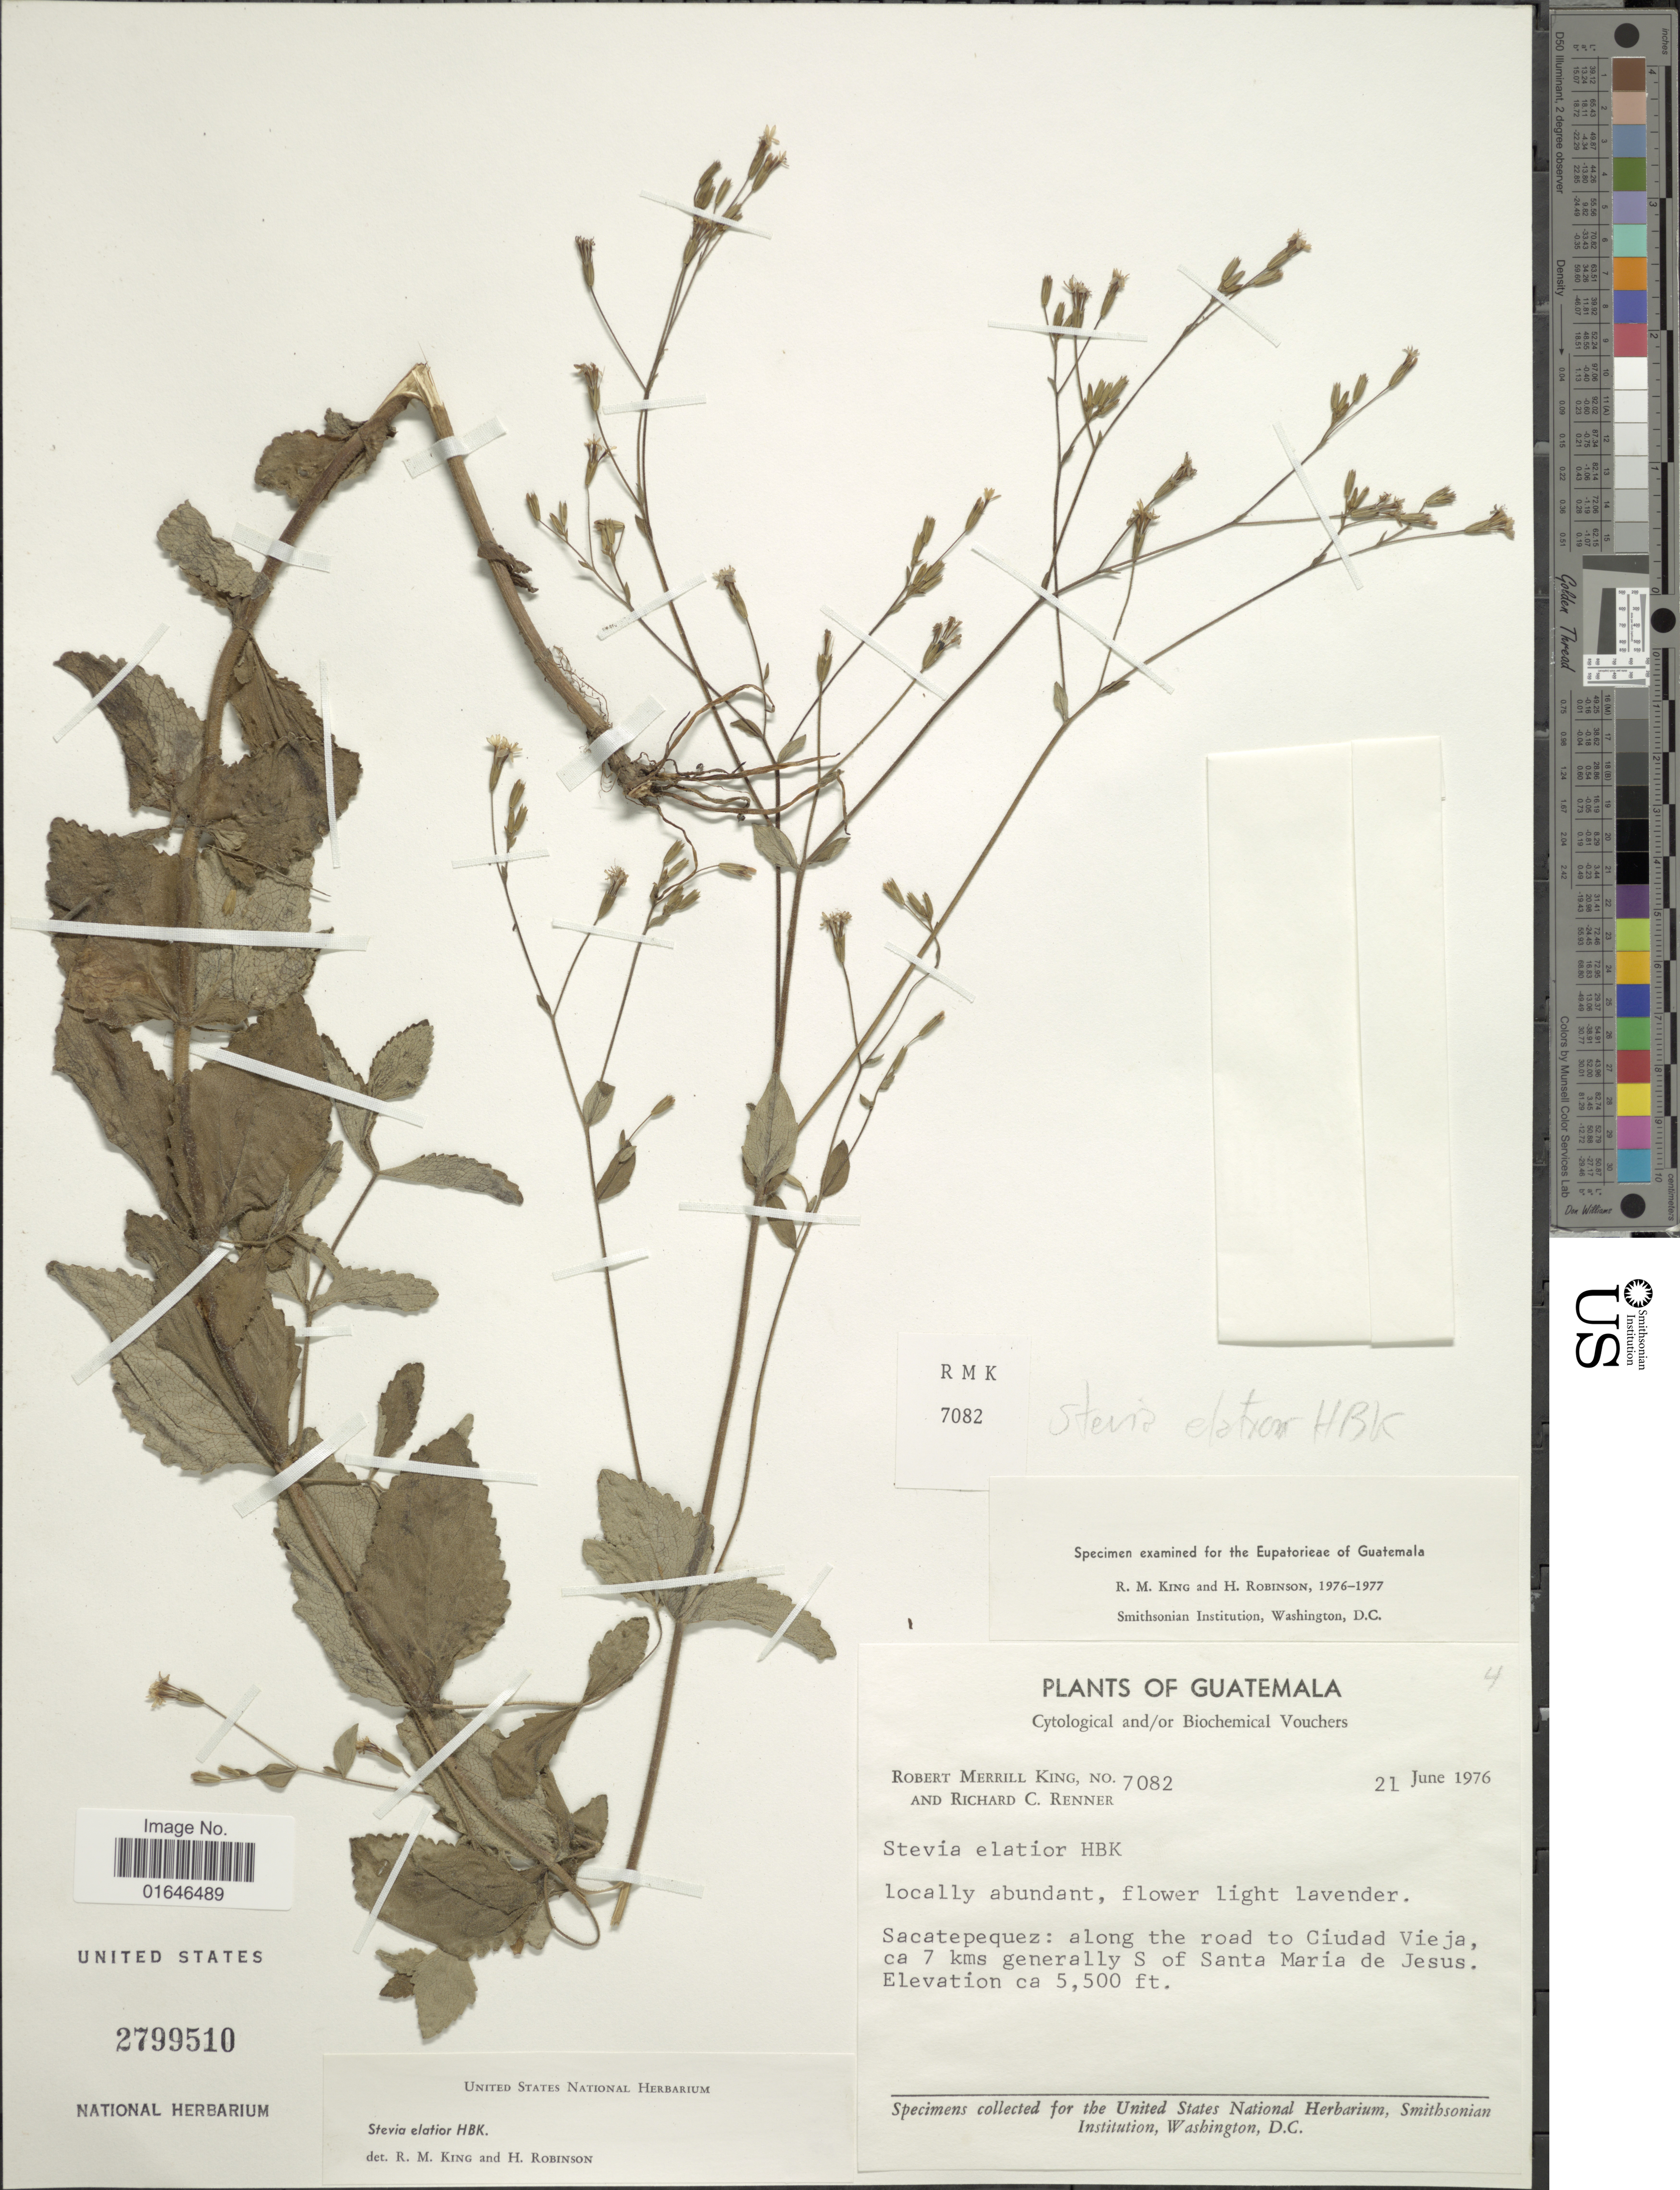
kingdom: Plantae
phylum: Tracheophyta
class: Magnoliopsida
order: Asterales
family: Asteraceae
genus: Stevia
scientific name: Stevia elatior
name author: Kunth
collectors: R. M. King & R. C. Renner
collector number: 7082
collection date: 1976-06-21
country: Guatemala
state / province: Sacatepéquez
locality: Along the road to Ciudad Vieja ca 7 kms generally S of Santa Maria de Jesus.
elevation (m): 1676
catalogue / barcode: US 2799510